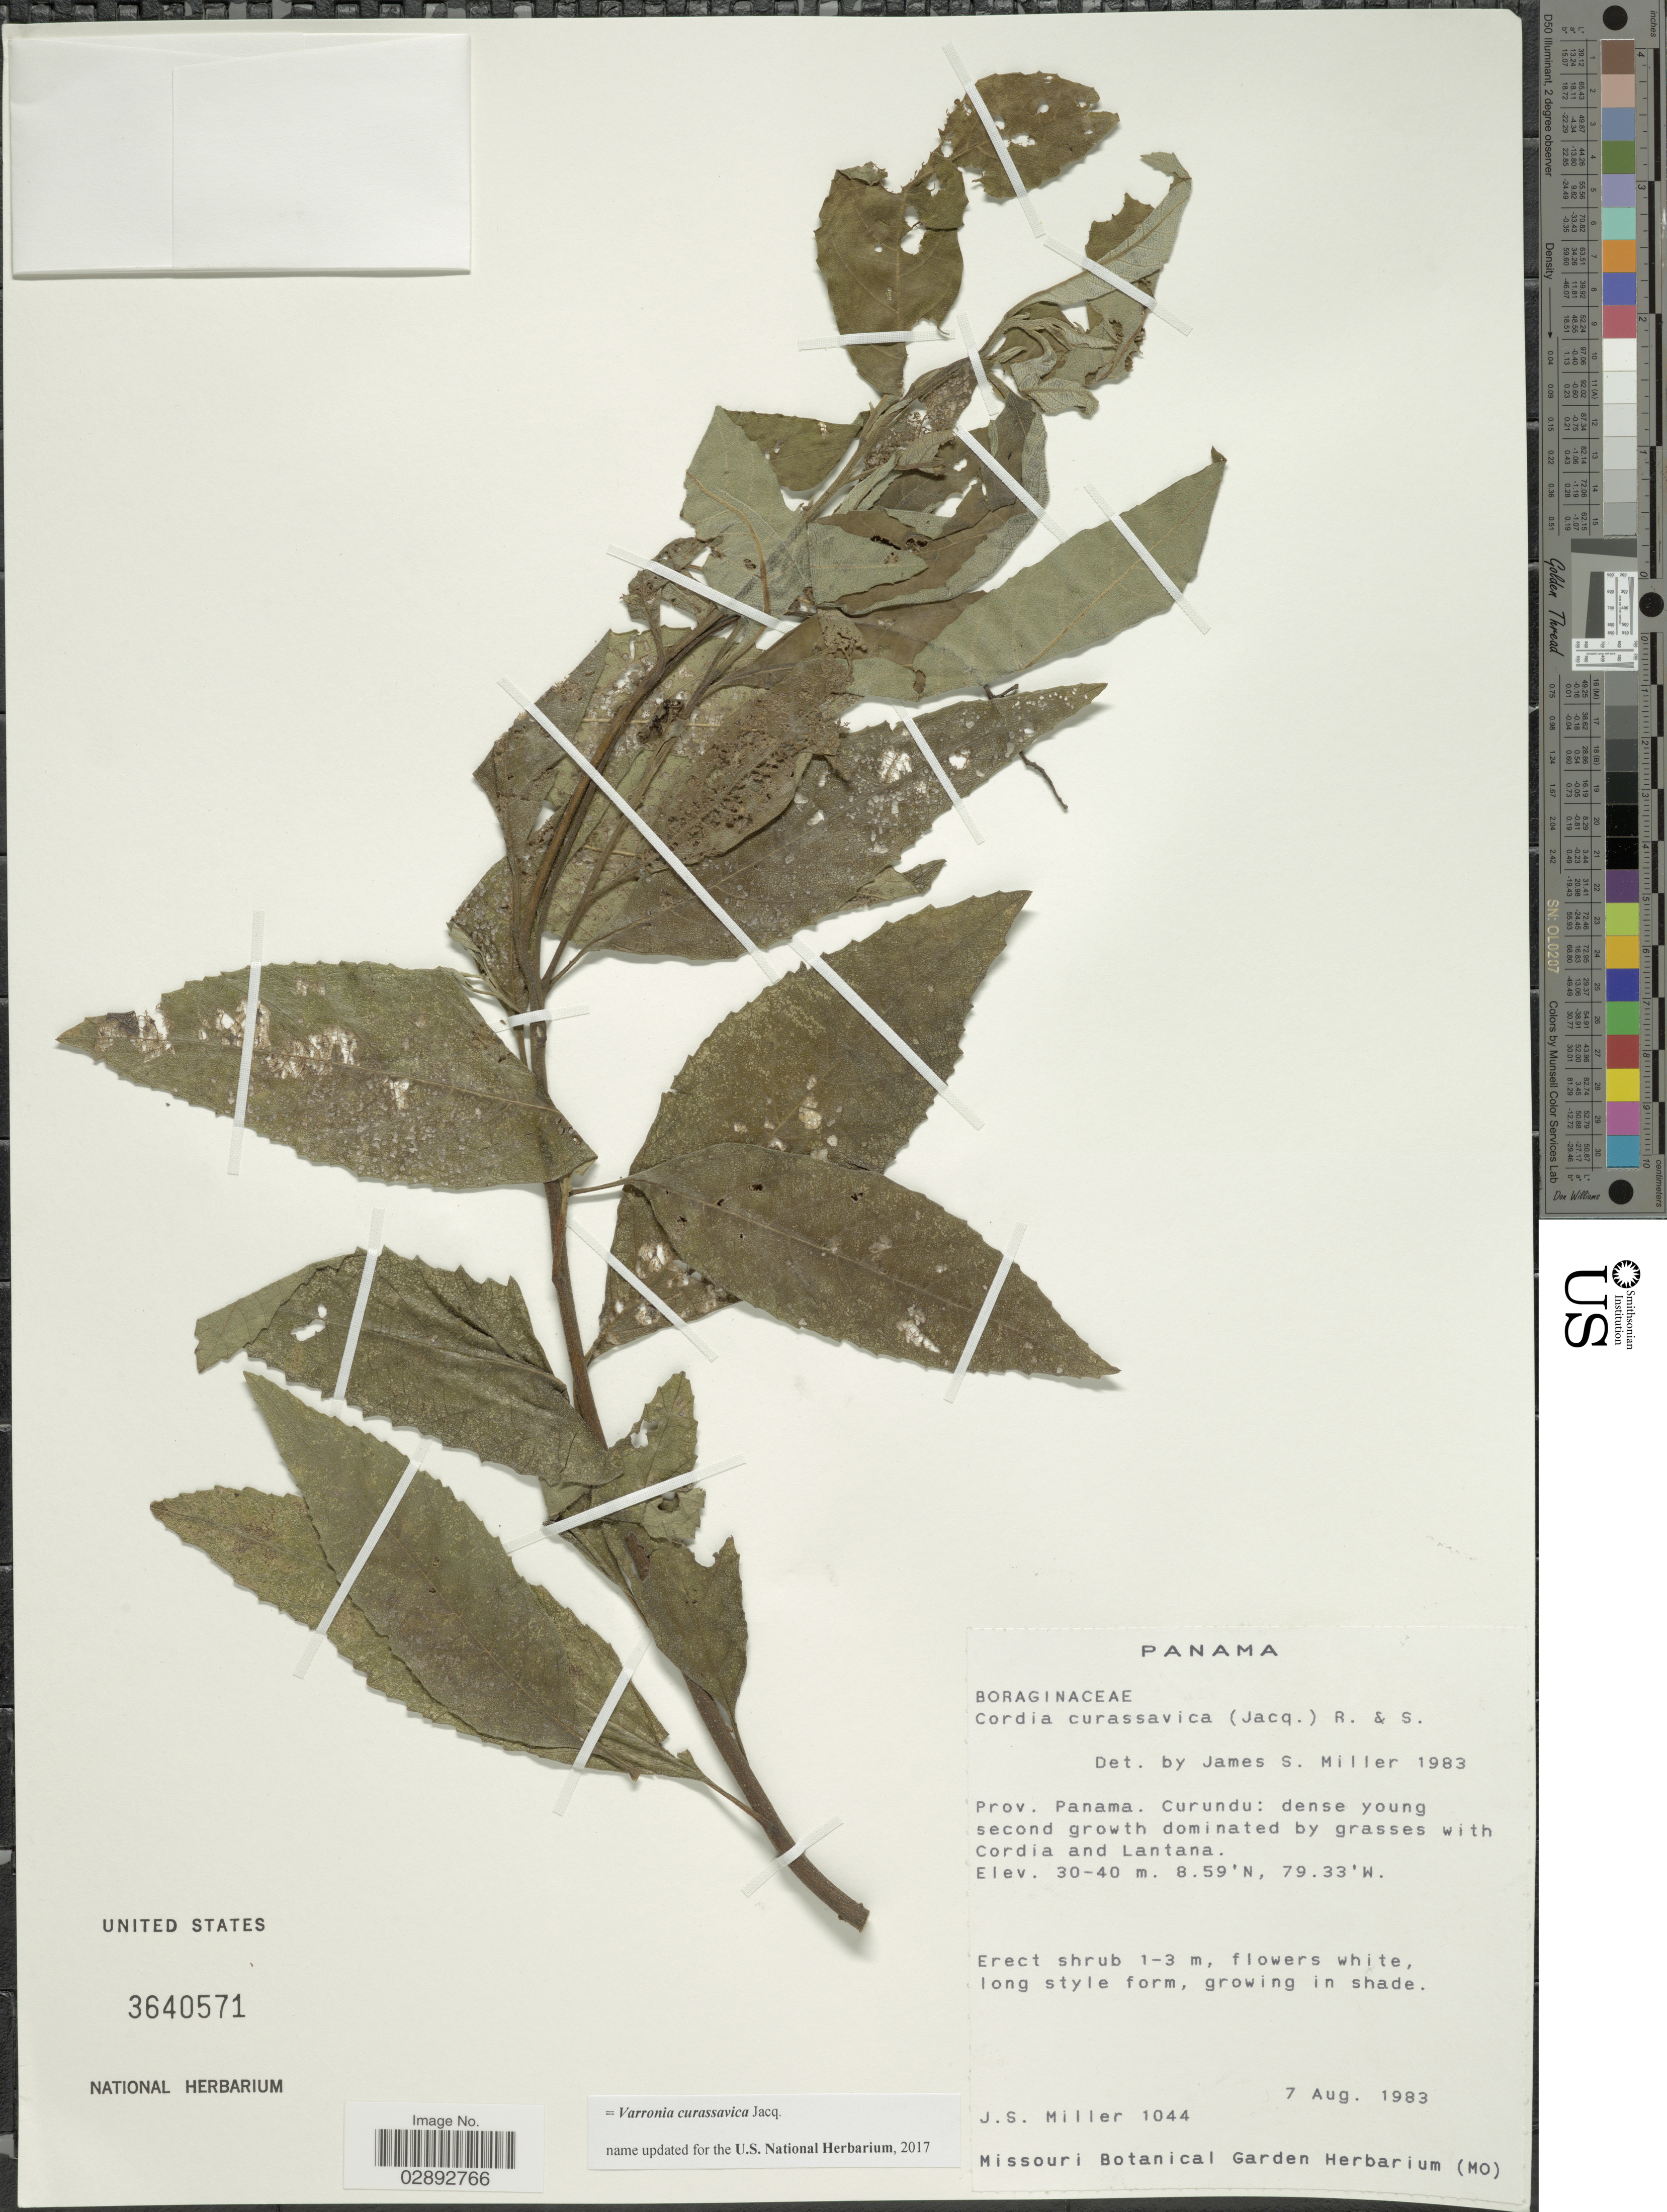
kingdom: Plantae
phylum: Tracheophyta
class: Magnoliopsida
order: Boraginales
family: Cordiaceae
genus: Varronia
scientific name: Varronia curassavica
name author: Jacq.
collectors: J. S. Miller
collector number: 1044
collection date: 1983-08-07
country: Panama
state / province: Panamá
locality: Prov. Panama. Curundu.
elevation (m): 30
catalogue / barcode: US 3640571